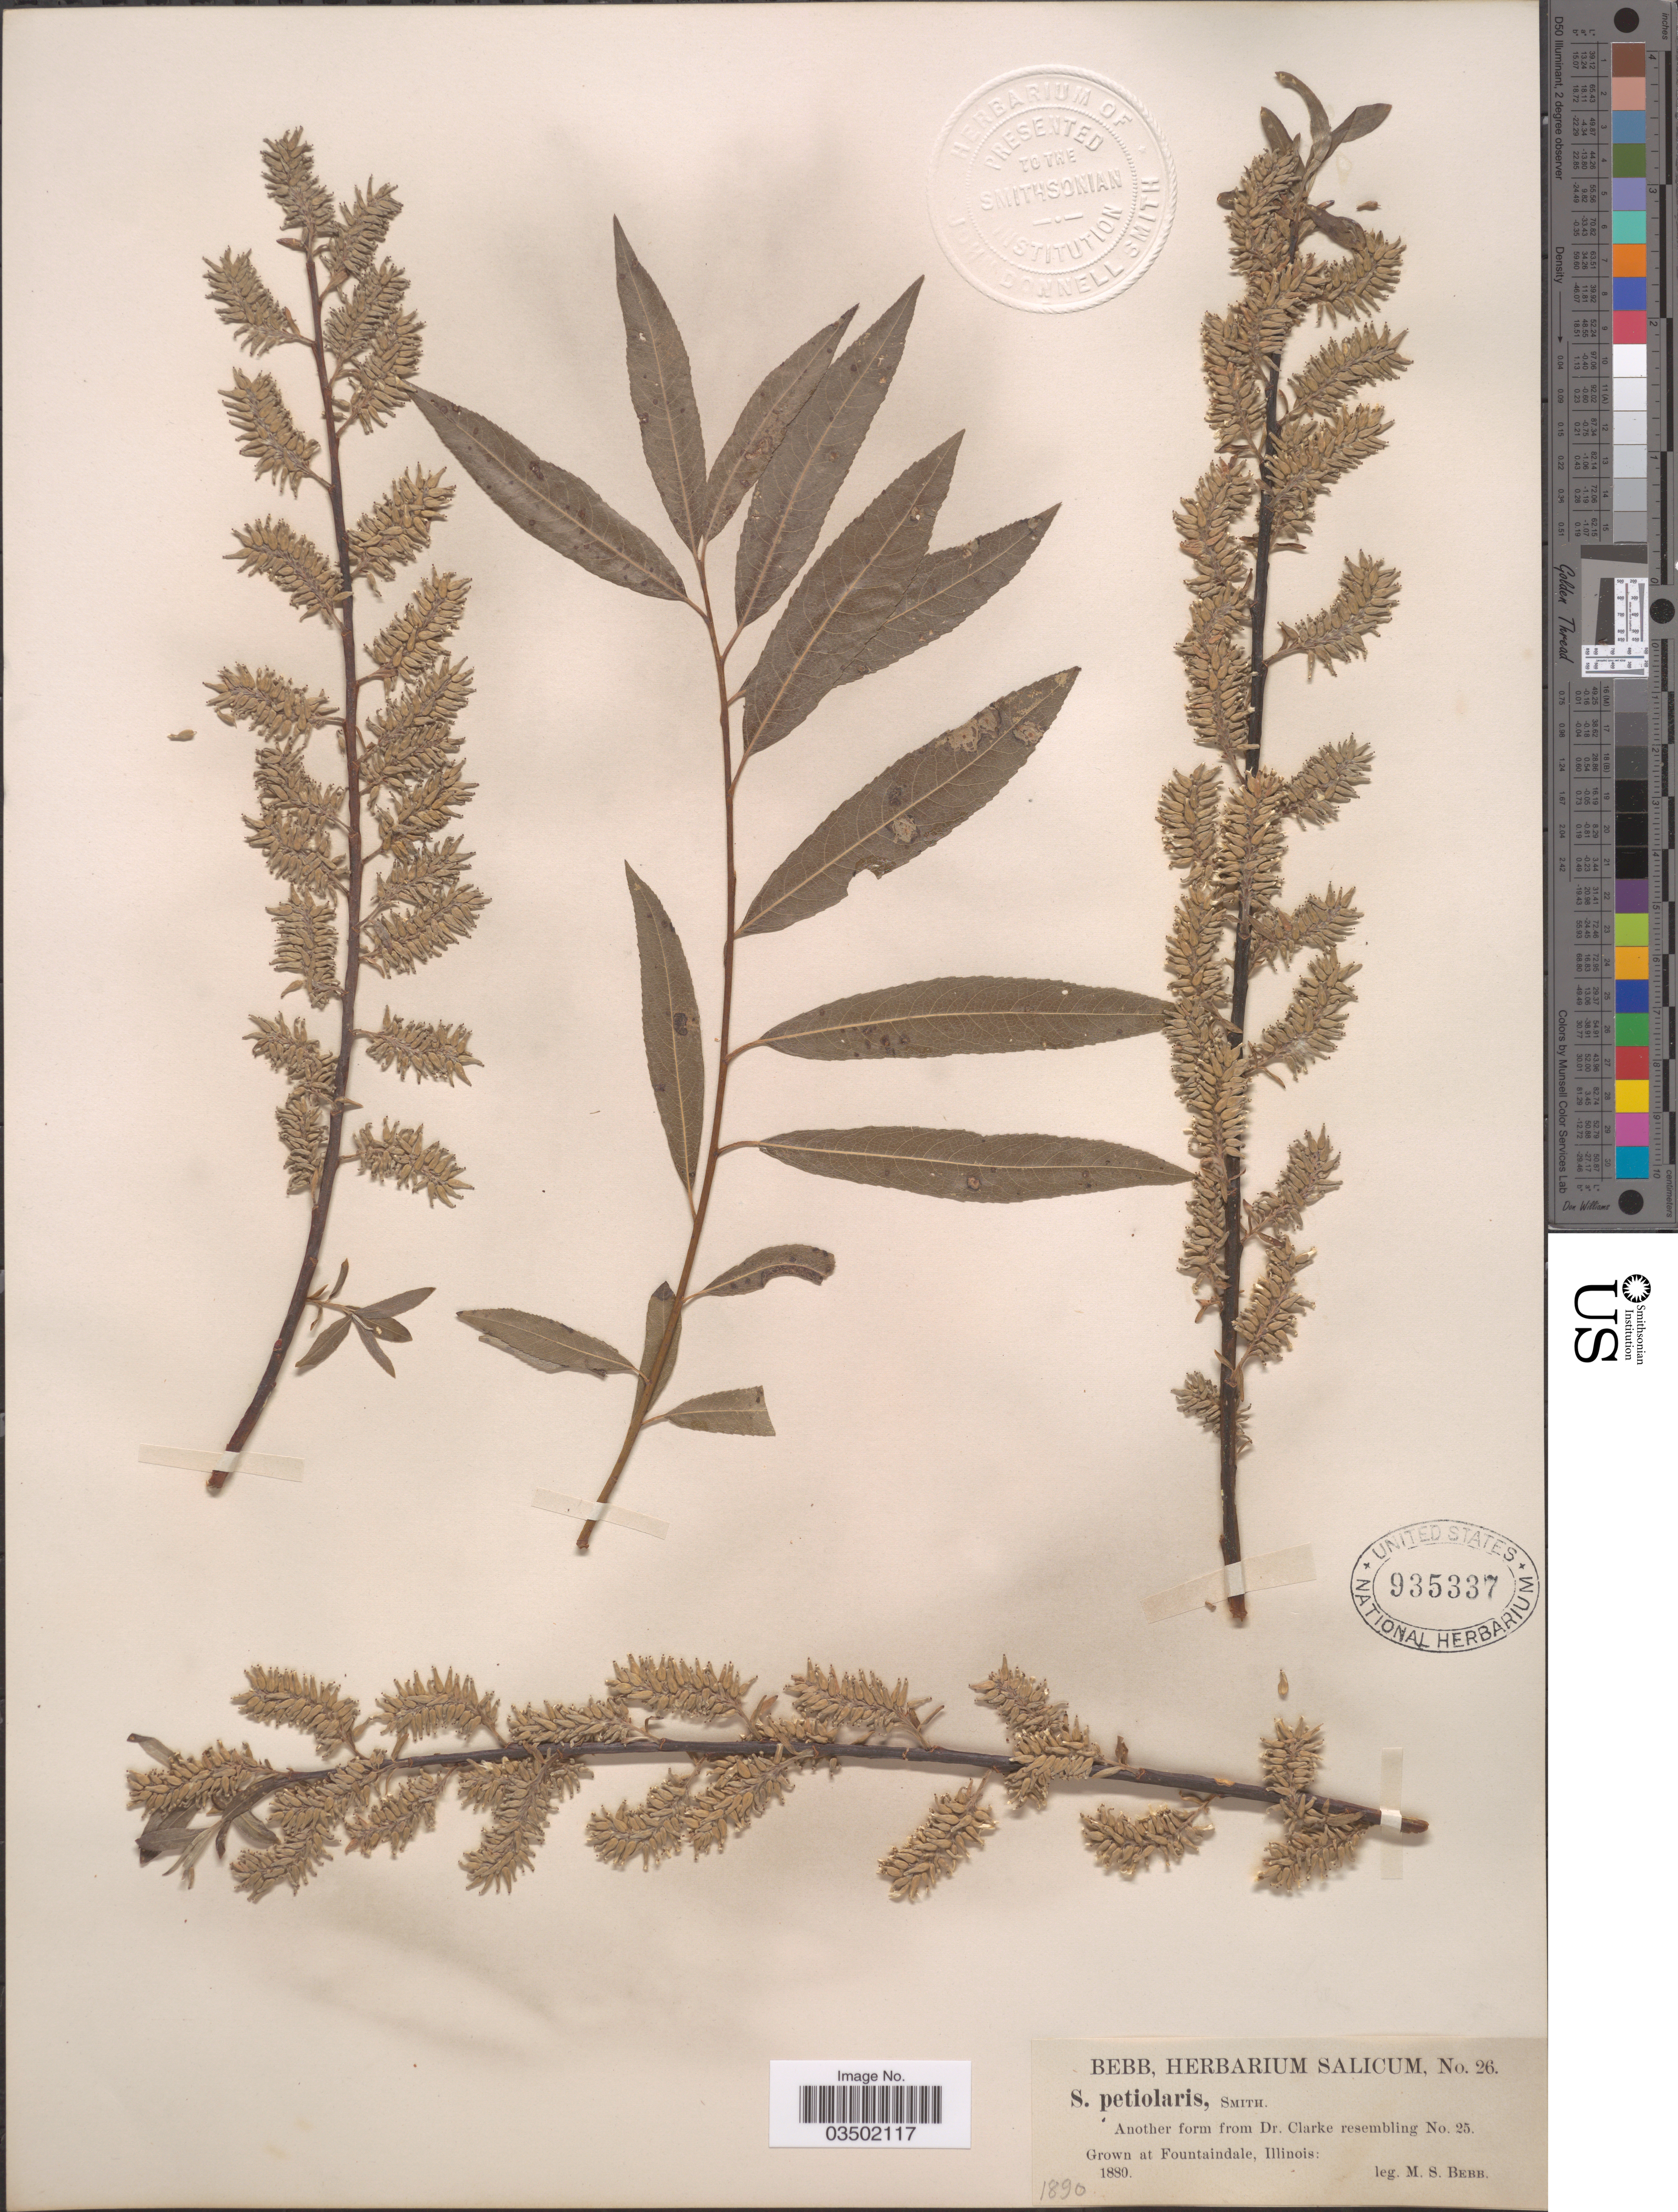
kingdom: Plantae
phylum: Tracheophyta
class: Magnoliopsida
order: Malpighiales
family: Salicaceae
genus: Salix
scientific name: Salix petiolaris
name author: Sm.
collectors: M. Bebb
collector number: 26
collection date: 1880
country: United States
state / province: Illinois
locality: At Fountaindale.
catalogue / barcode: US 935337